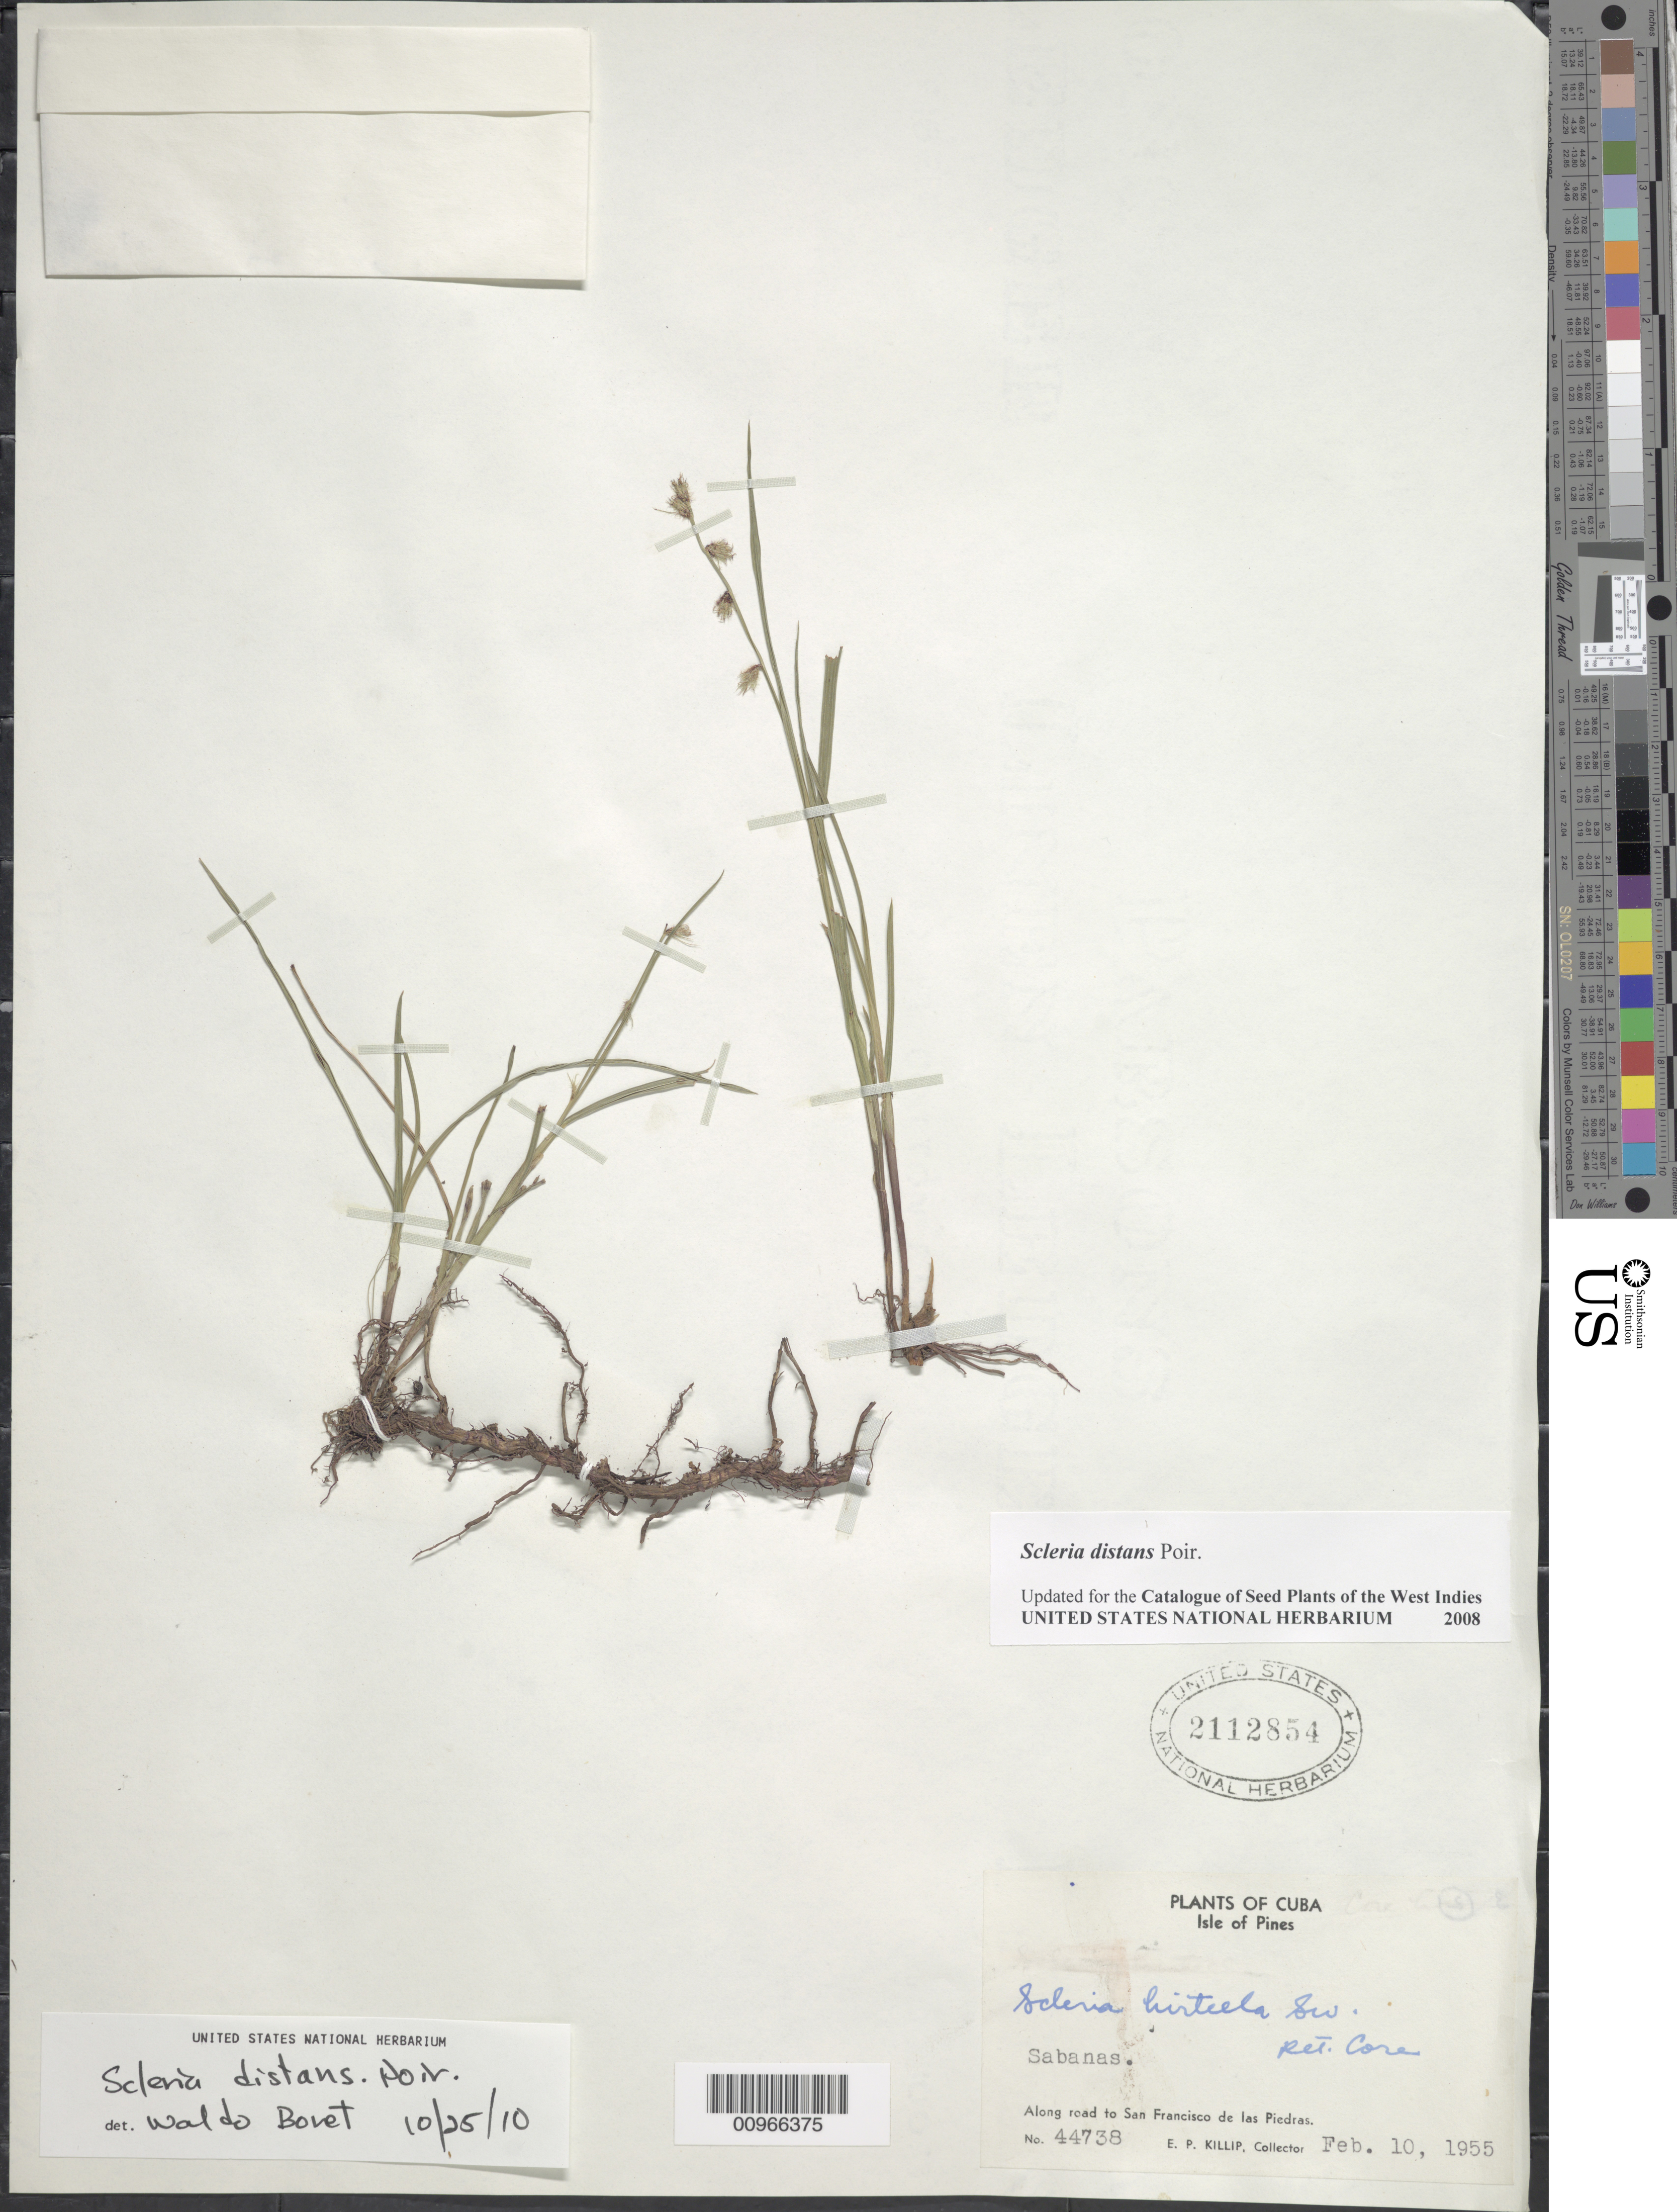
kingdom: Plantae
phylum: Tracheophyta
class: Liliopsida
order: Poales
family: Cyperaceae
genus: Scleria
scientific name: Scleria distans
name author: Poir.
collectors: E. P. Killip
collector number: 44738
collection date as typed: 10 Feb 1955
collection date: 1955-02-10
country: Cuba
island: Isla de la Juventud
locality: Isle of Pines, Along road to San Francisco de las Piedras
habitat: Sabanas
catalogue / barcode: US 2112854